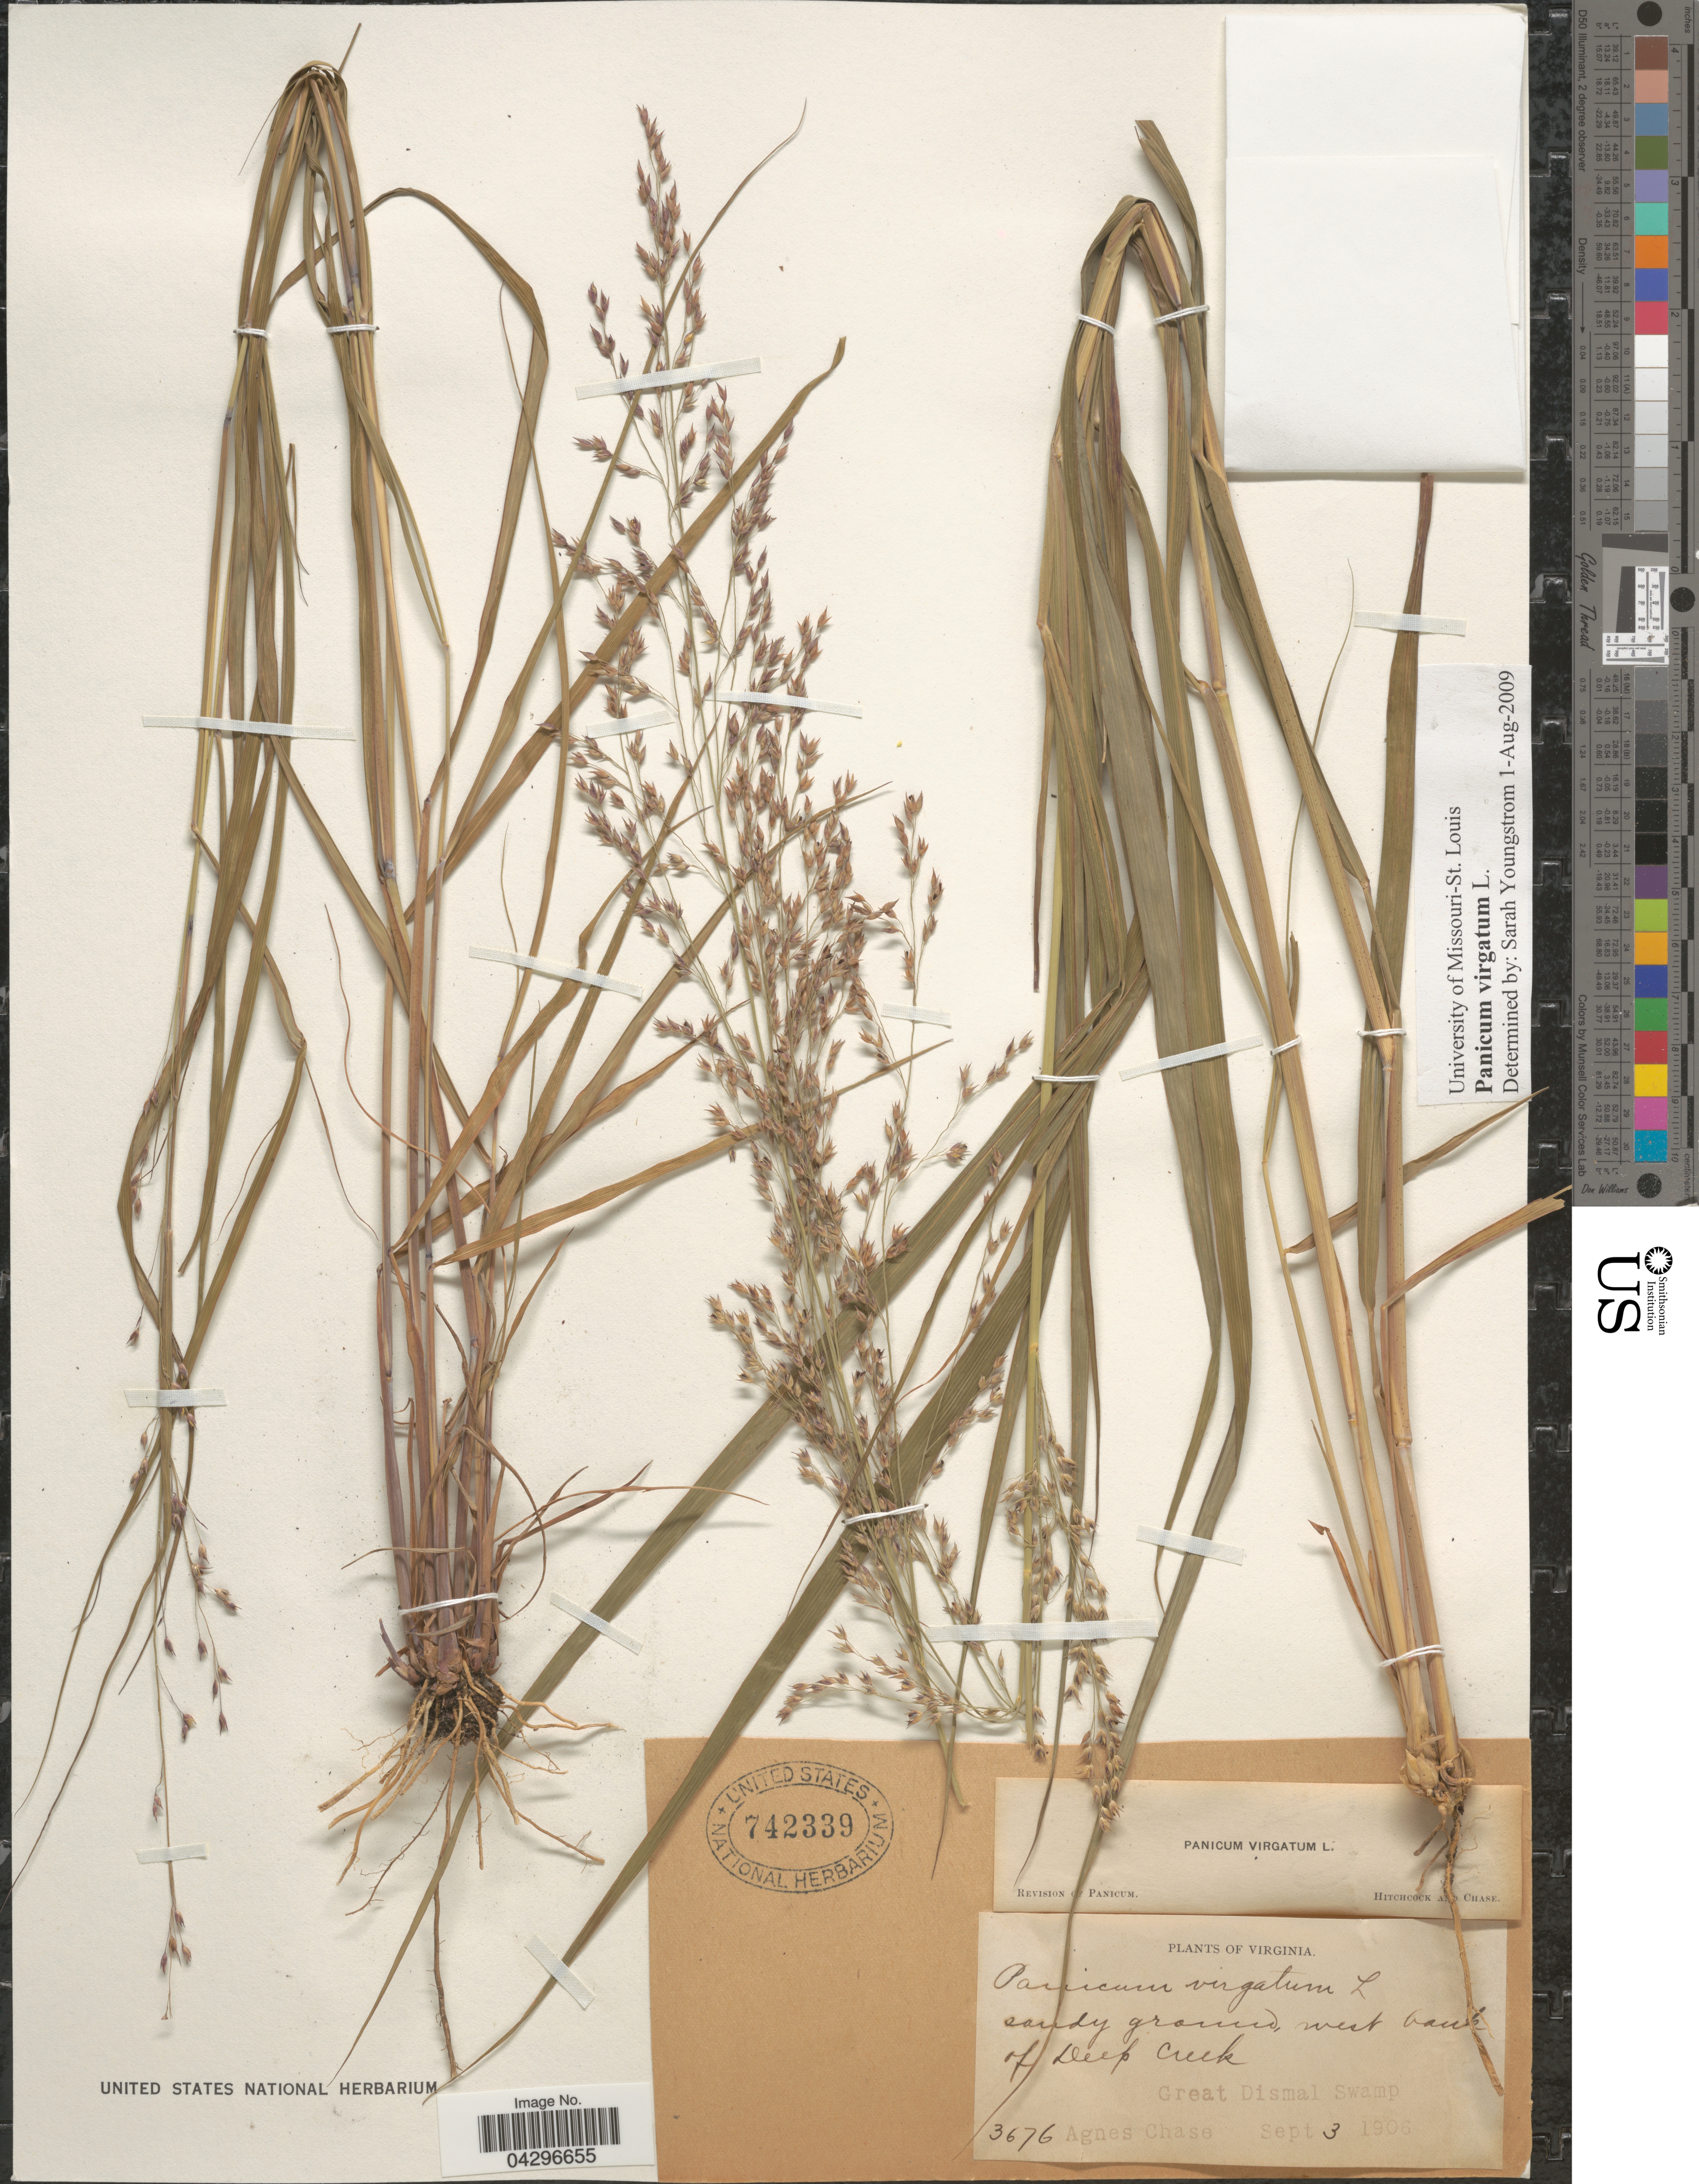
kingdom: Plantae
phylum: Tracheophyta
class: Liliopsida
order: Poales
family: Poaceae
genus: Panicum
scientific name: Panicum virgatum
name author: L.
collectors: A. Chase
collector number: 3676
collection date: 1906-09-03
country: United States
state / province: Virginia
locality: West bank of Deep Creek. Great Dismal Swamp.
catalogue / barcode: US 742339